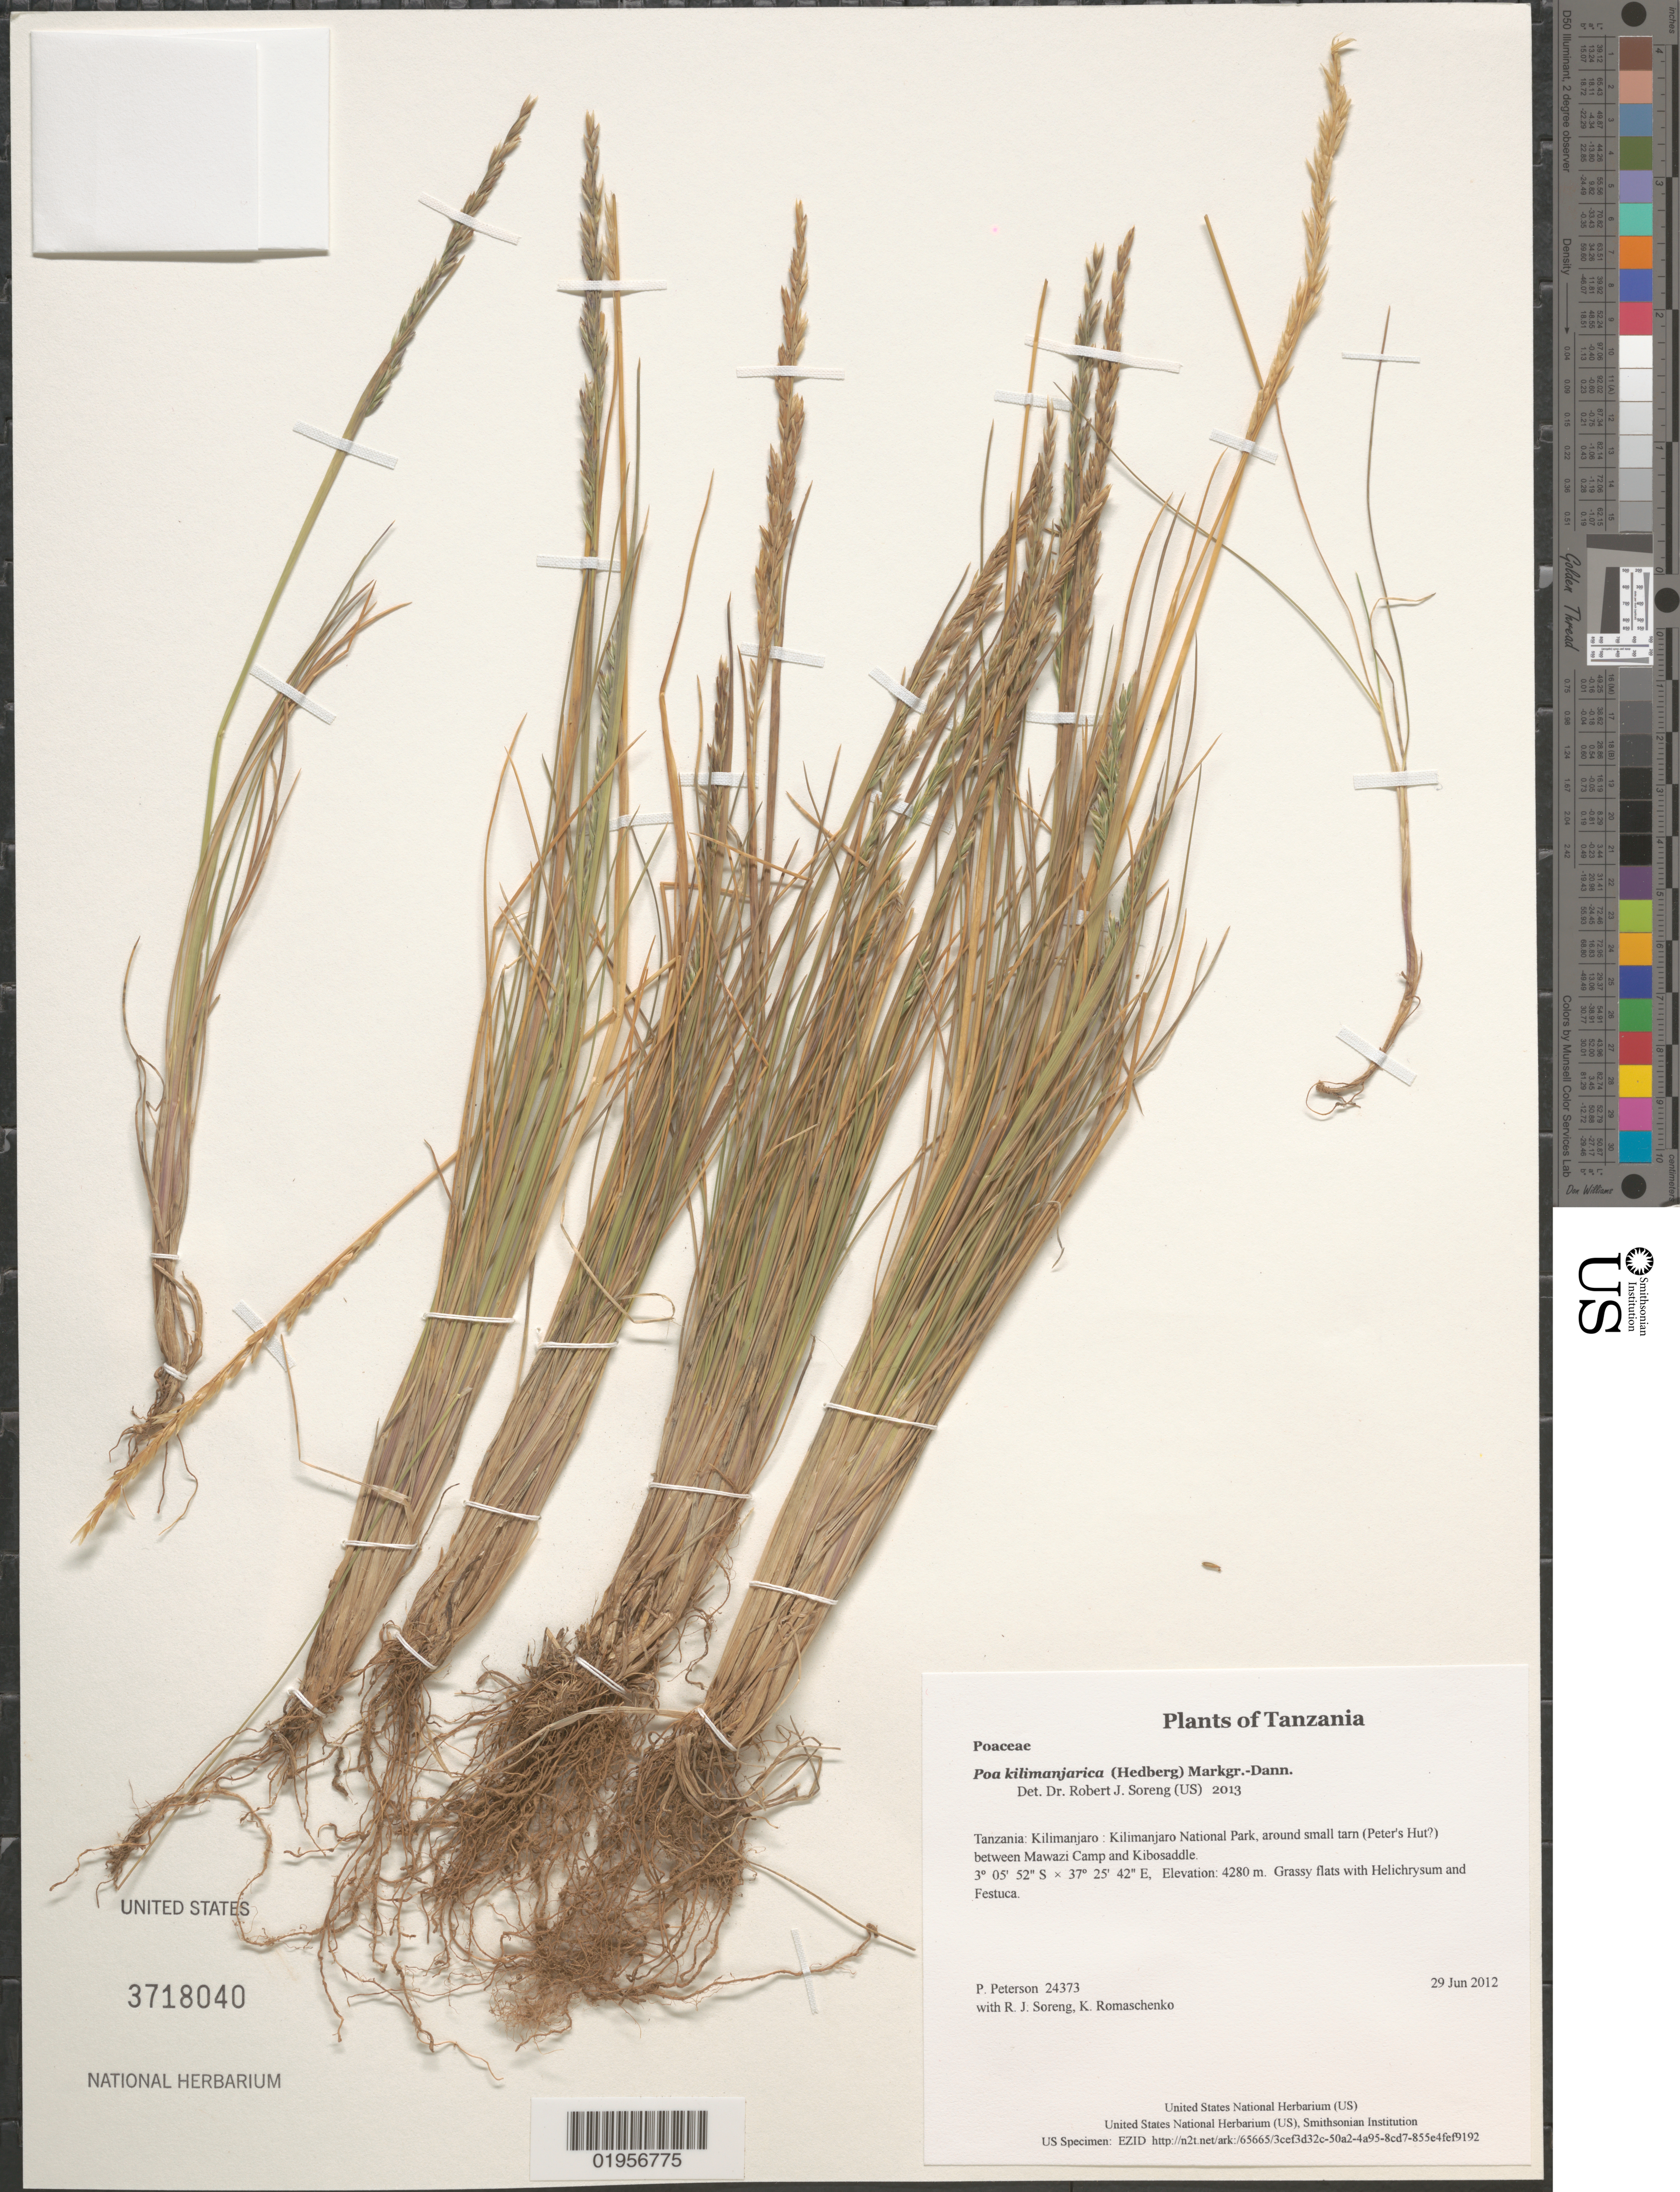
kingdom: Plantae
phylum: Tracheophyta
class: Liliopsida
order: Poales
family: Poaceae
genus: Poa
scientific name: Poa kilimanjarica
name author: (Hedberg) Markgr.-Dann.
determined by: Soreng, Robert J., Research Associate (BOT), Smithsonian Institution - National Museum of Natural History (UNITED STATES)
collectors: P. M. Peterson, R. J. Soreng & K. Romaschenko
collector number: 24373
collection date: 2012-06-29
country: Tanzania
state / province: Kilimanjaro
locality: Kilimanjaro National Park, around small tarn (Peter's Hut?) between Mawazi Camp and Kibosaddle.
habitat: Grassy flats with Helichrysum and Festuca.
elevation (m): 4280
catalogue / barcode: US 3718040